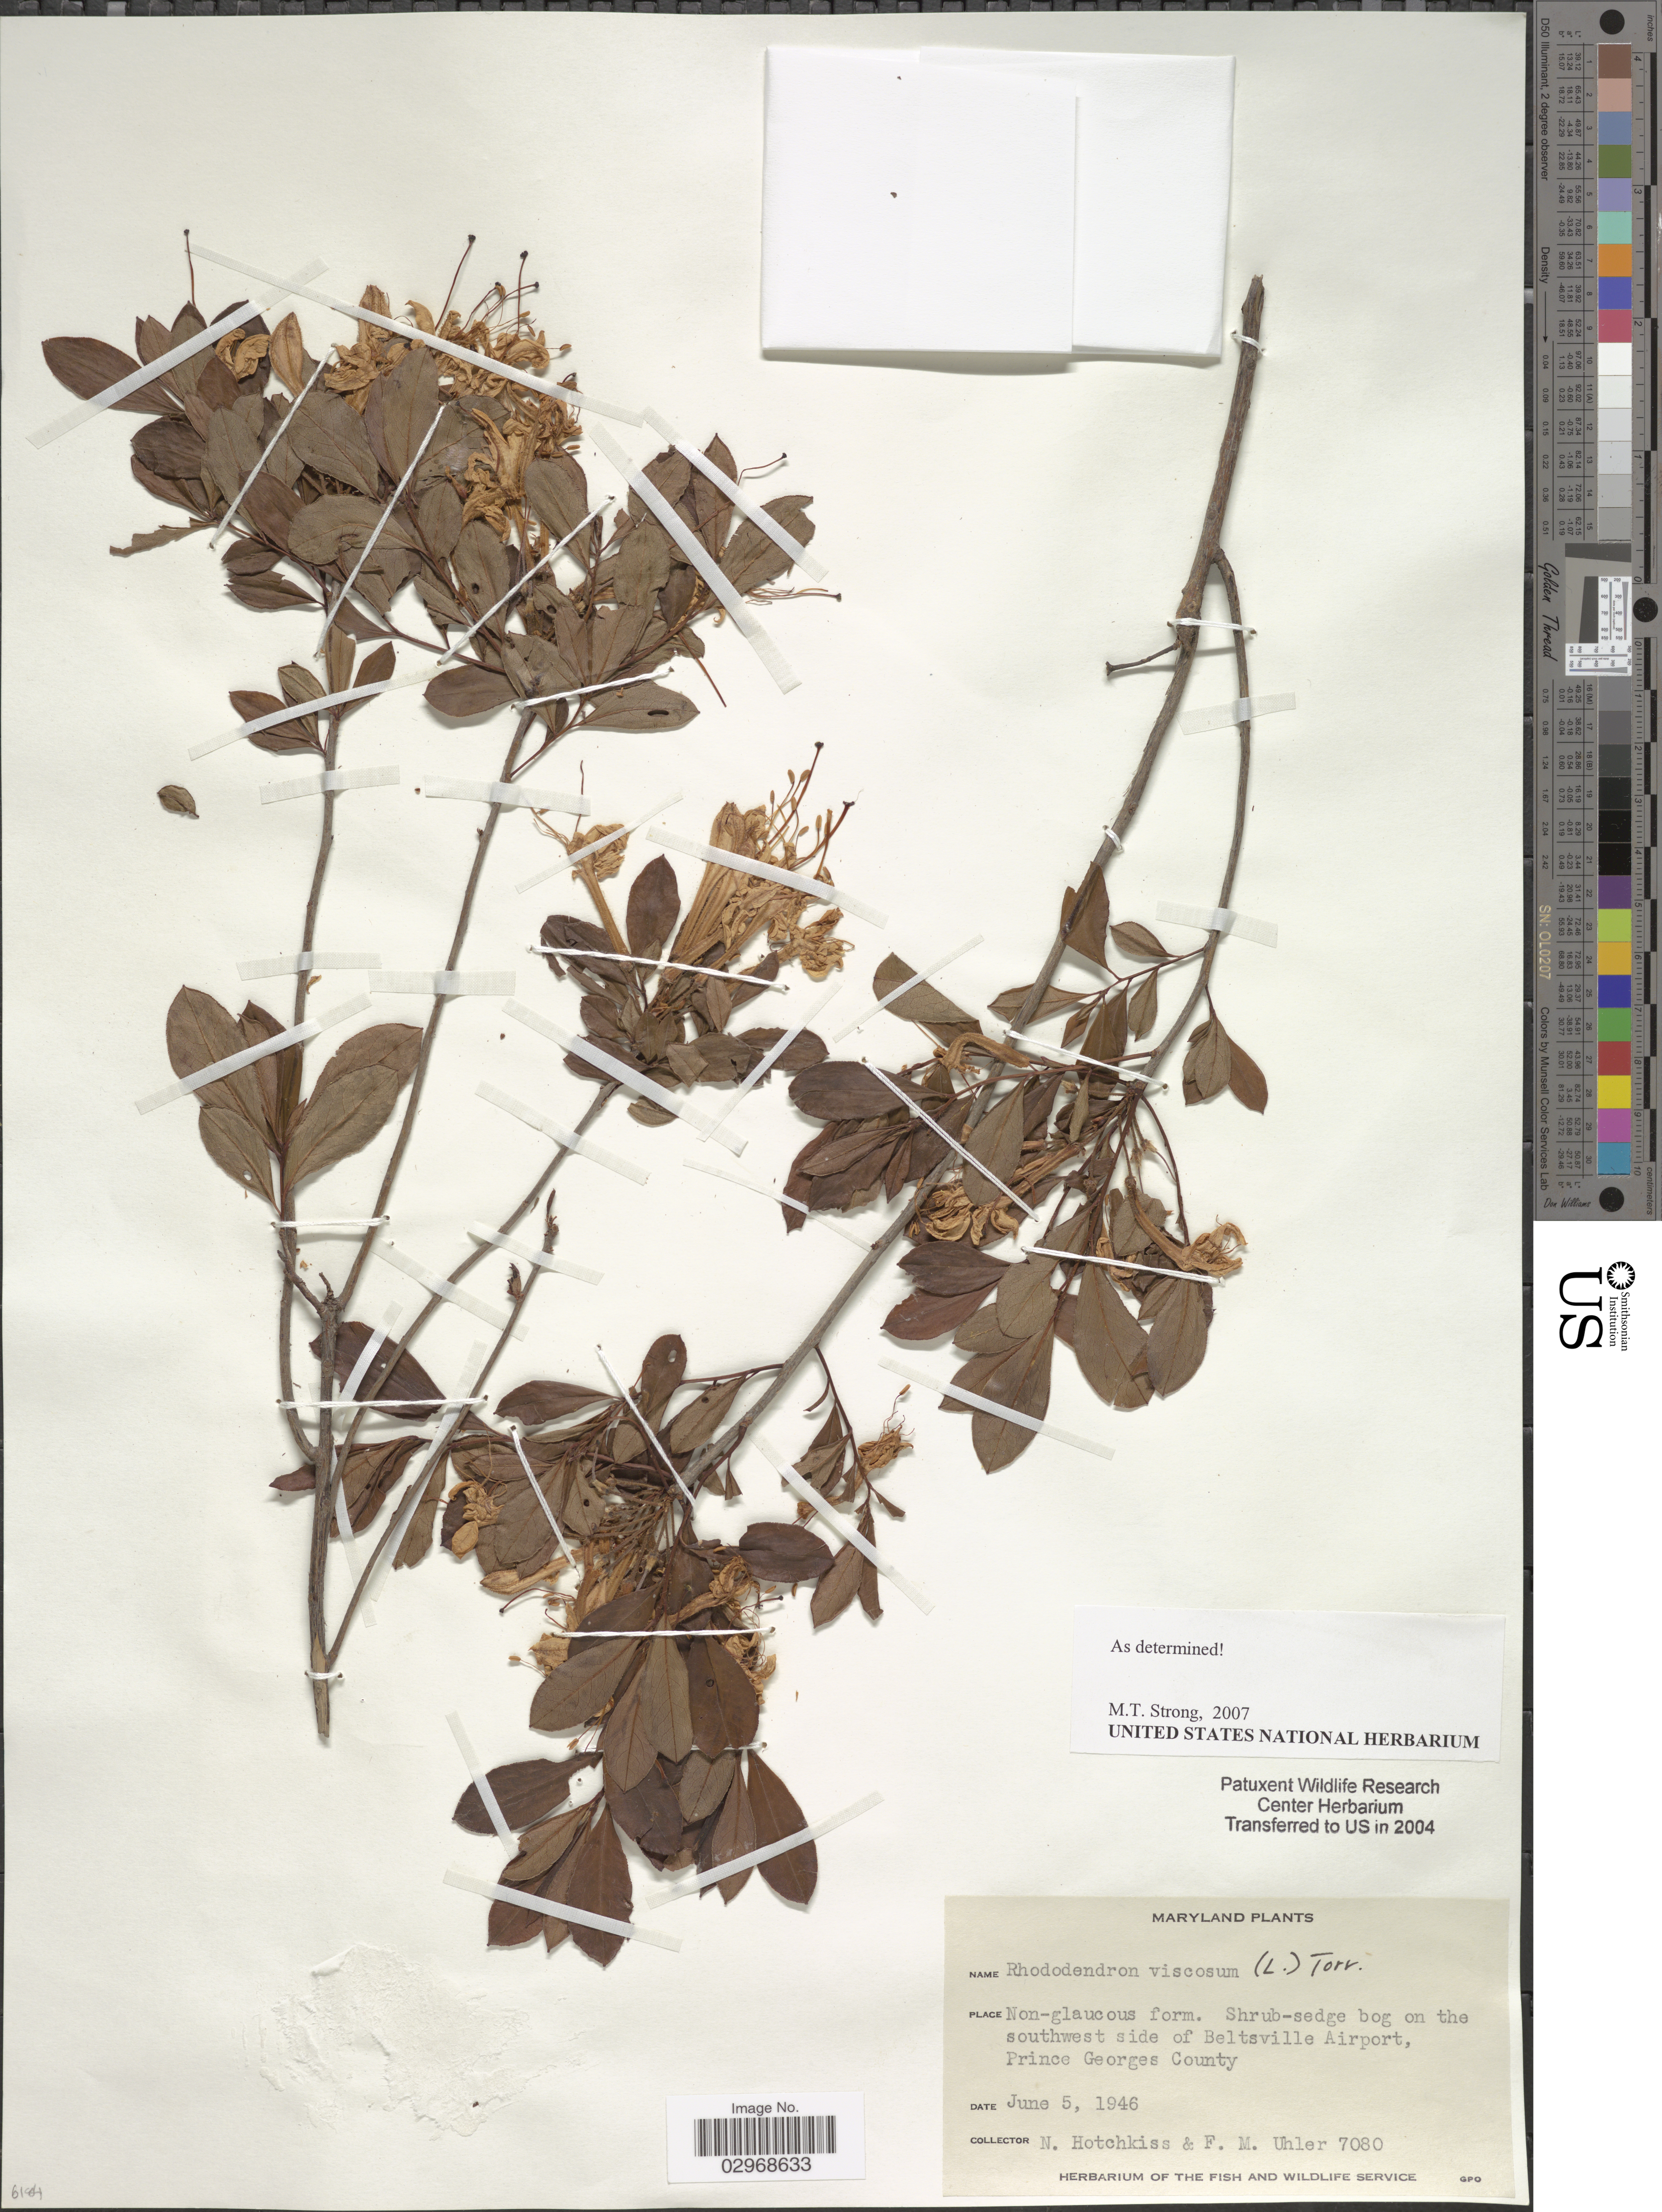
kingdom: Plantae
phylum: Tracheophyta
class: Magnoliopsida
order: Ericales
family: Ericaceae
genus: Rhododendron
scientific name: Rhododendron viscosum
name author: (L.) Torr.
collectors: N. Hotchkiss & F. M. Uhler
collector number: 7080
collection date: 1946-06-05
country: United States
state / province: Maryland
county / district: Prince Georges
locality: Shrub-sedge bog on the southwest side of Beltsville Airport.